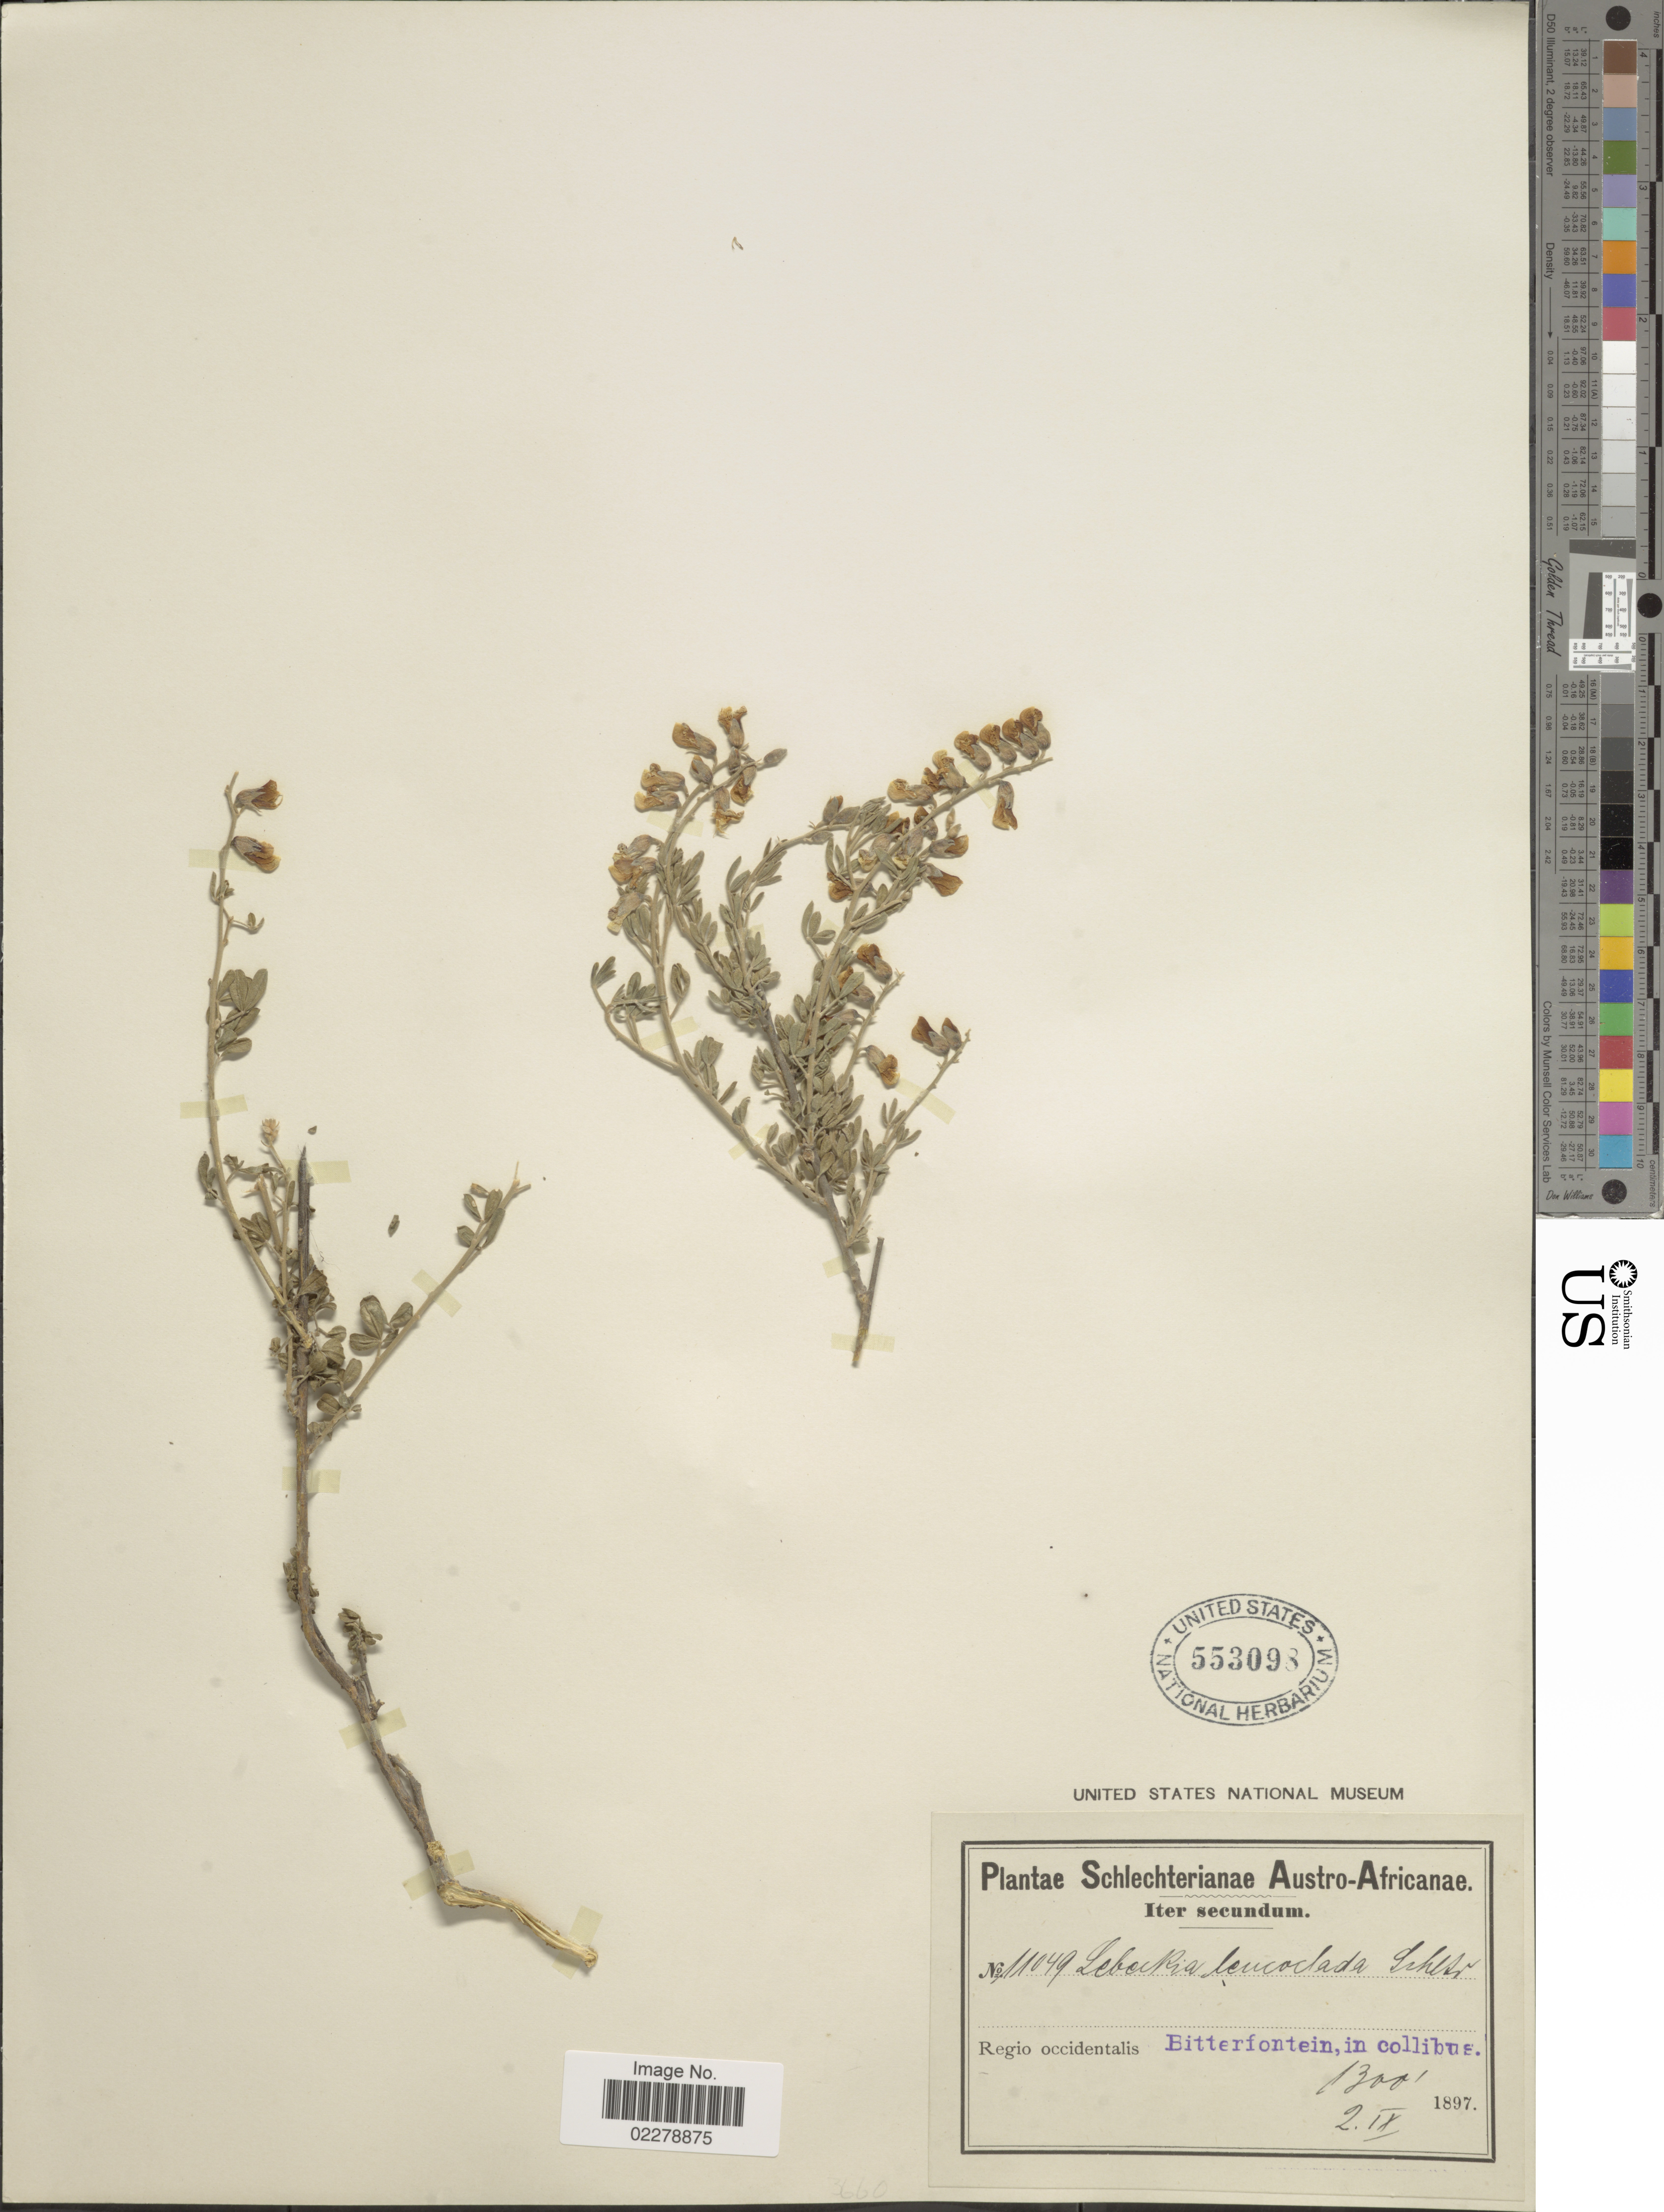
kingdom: Plantae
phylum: Tracheophyta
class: Magnoliopsida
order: Fabales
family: Fabaceae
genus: Lebeckia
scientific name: Lebeckia leucoclada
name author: Schltr.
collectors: Schlechter, --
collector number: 11049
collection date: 1897-09-02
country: South Africa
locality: Austro- Africanae. Regio occidentalis, Bitterfontein, in collibua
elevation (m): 396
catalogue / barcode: US 553098